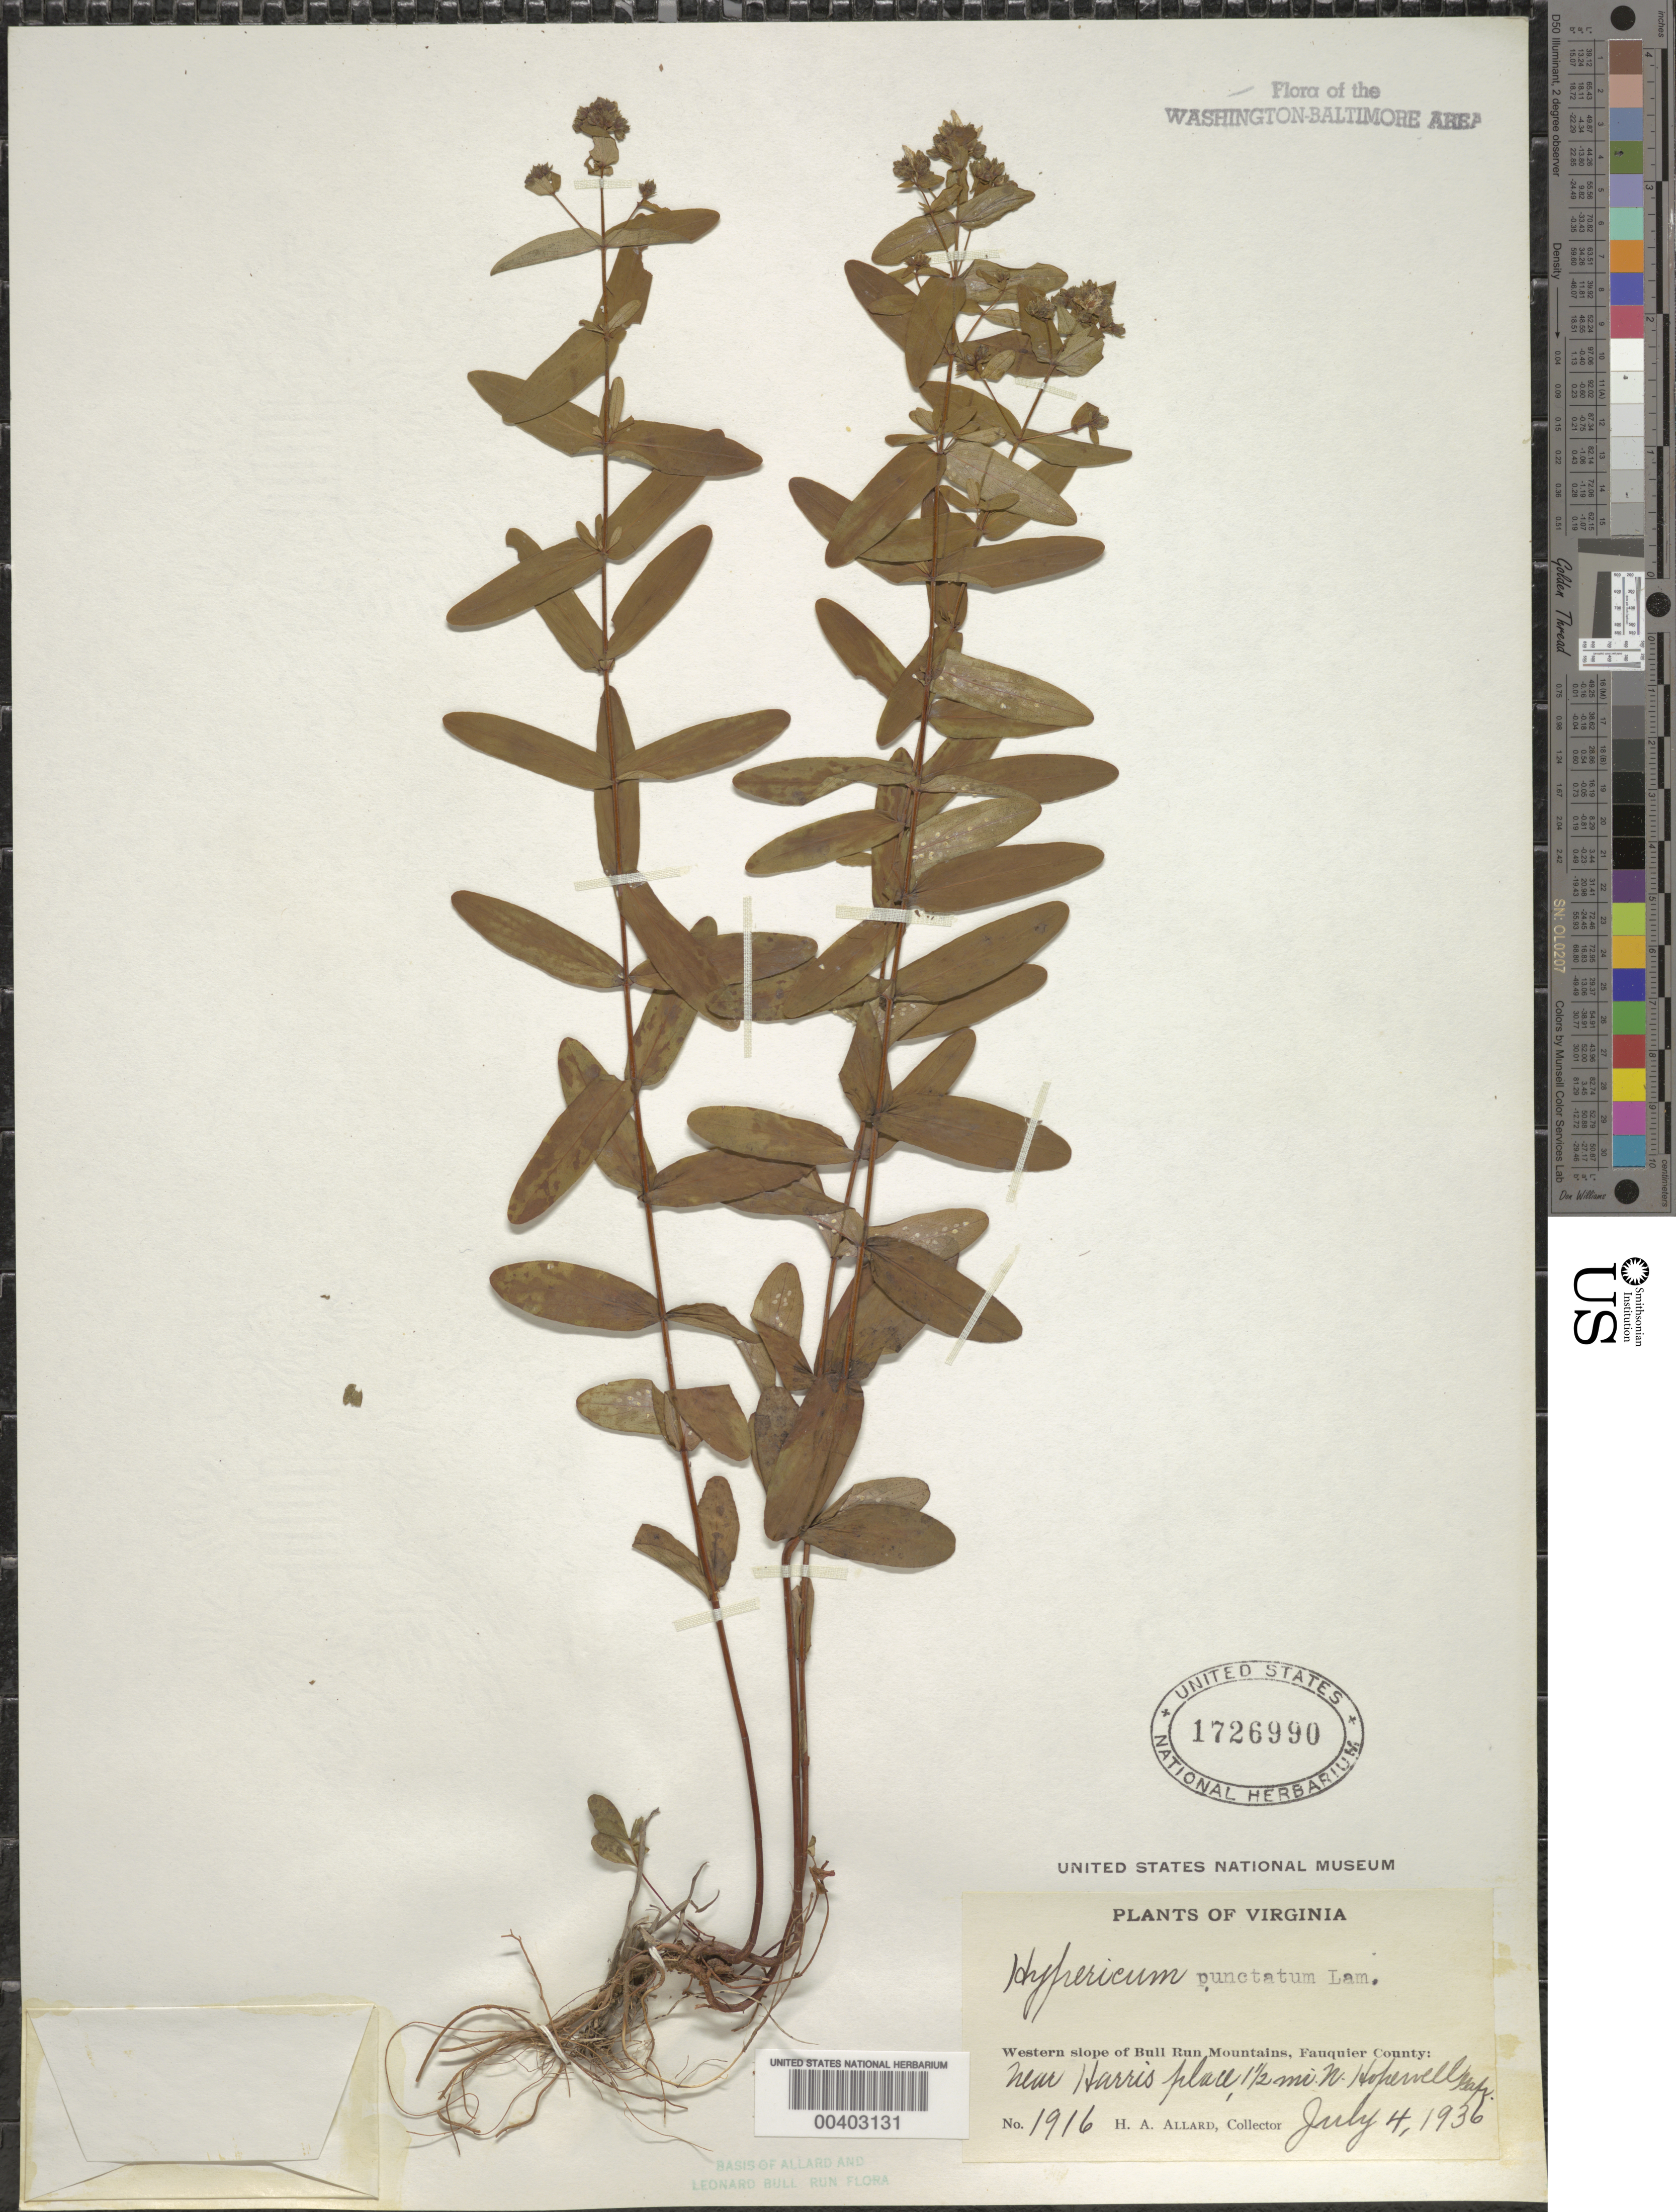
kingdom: Plantae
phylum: Tracheophyta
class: Magnoliopsida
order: Malpighiales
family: Hypericaceae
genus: Hypericum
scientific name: Hypericum punctatum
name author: Lam.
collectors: H. A. Allard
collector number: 1916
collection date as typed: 04 Jul 1936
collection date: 1936-07-04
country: United States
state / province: Virginia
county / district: Fauquier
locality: North of Hopewell Gap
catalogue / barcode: US 1726990